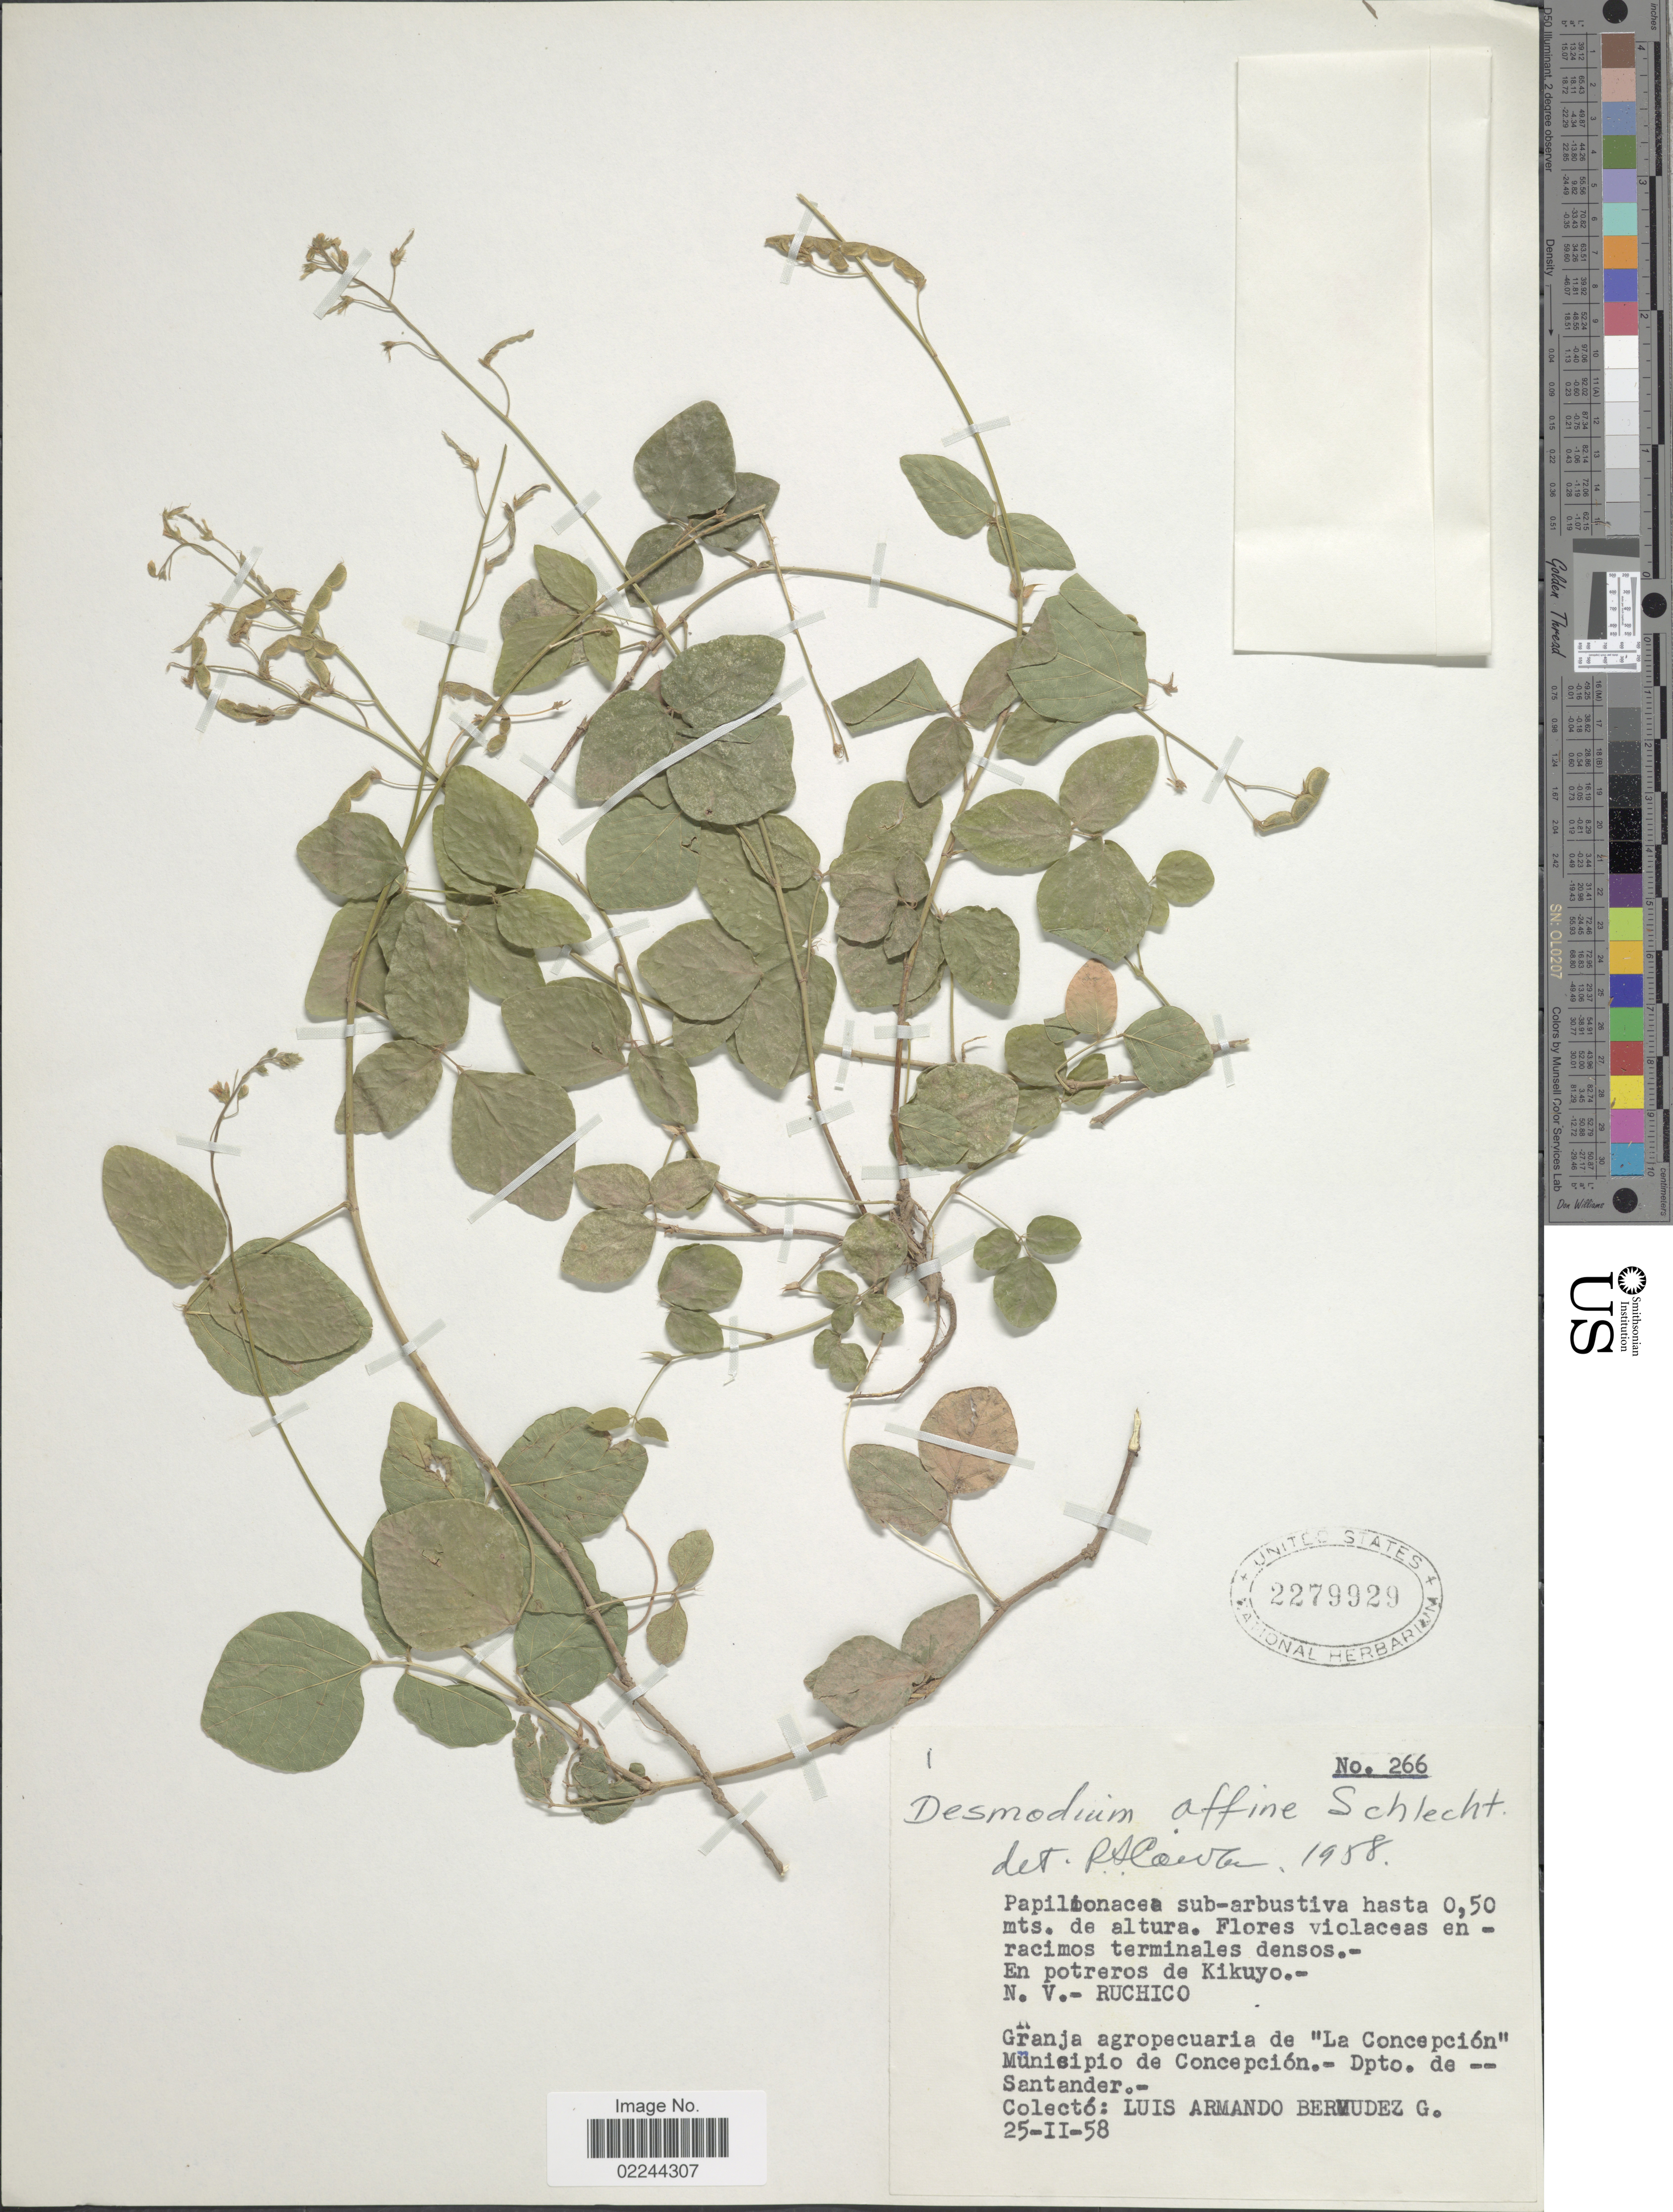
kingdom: Plantae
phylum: Tracheophyta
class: Magnoliopsida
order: Fabales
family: Fabaceae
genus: Desmodium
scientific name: Desmodium affine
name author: Schltdl.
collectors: L. Bermudez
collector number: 266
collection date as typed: Transcribed d/m/y: 25/2/58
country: Colombia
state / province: Santander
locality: Granja agropecuaria de "La Concepcion" Municipio de Concepcion. - Dpto. de -- Santander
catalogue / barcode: US 2279929